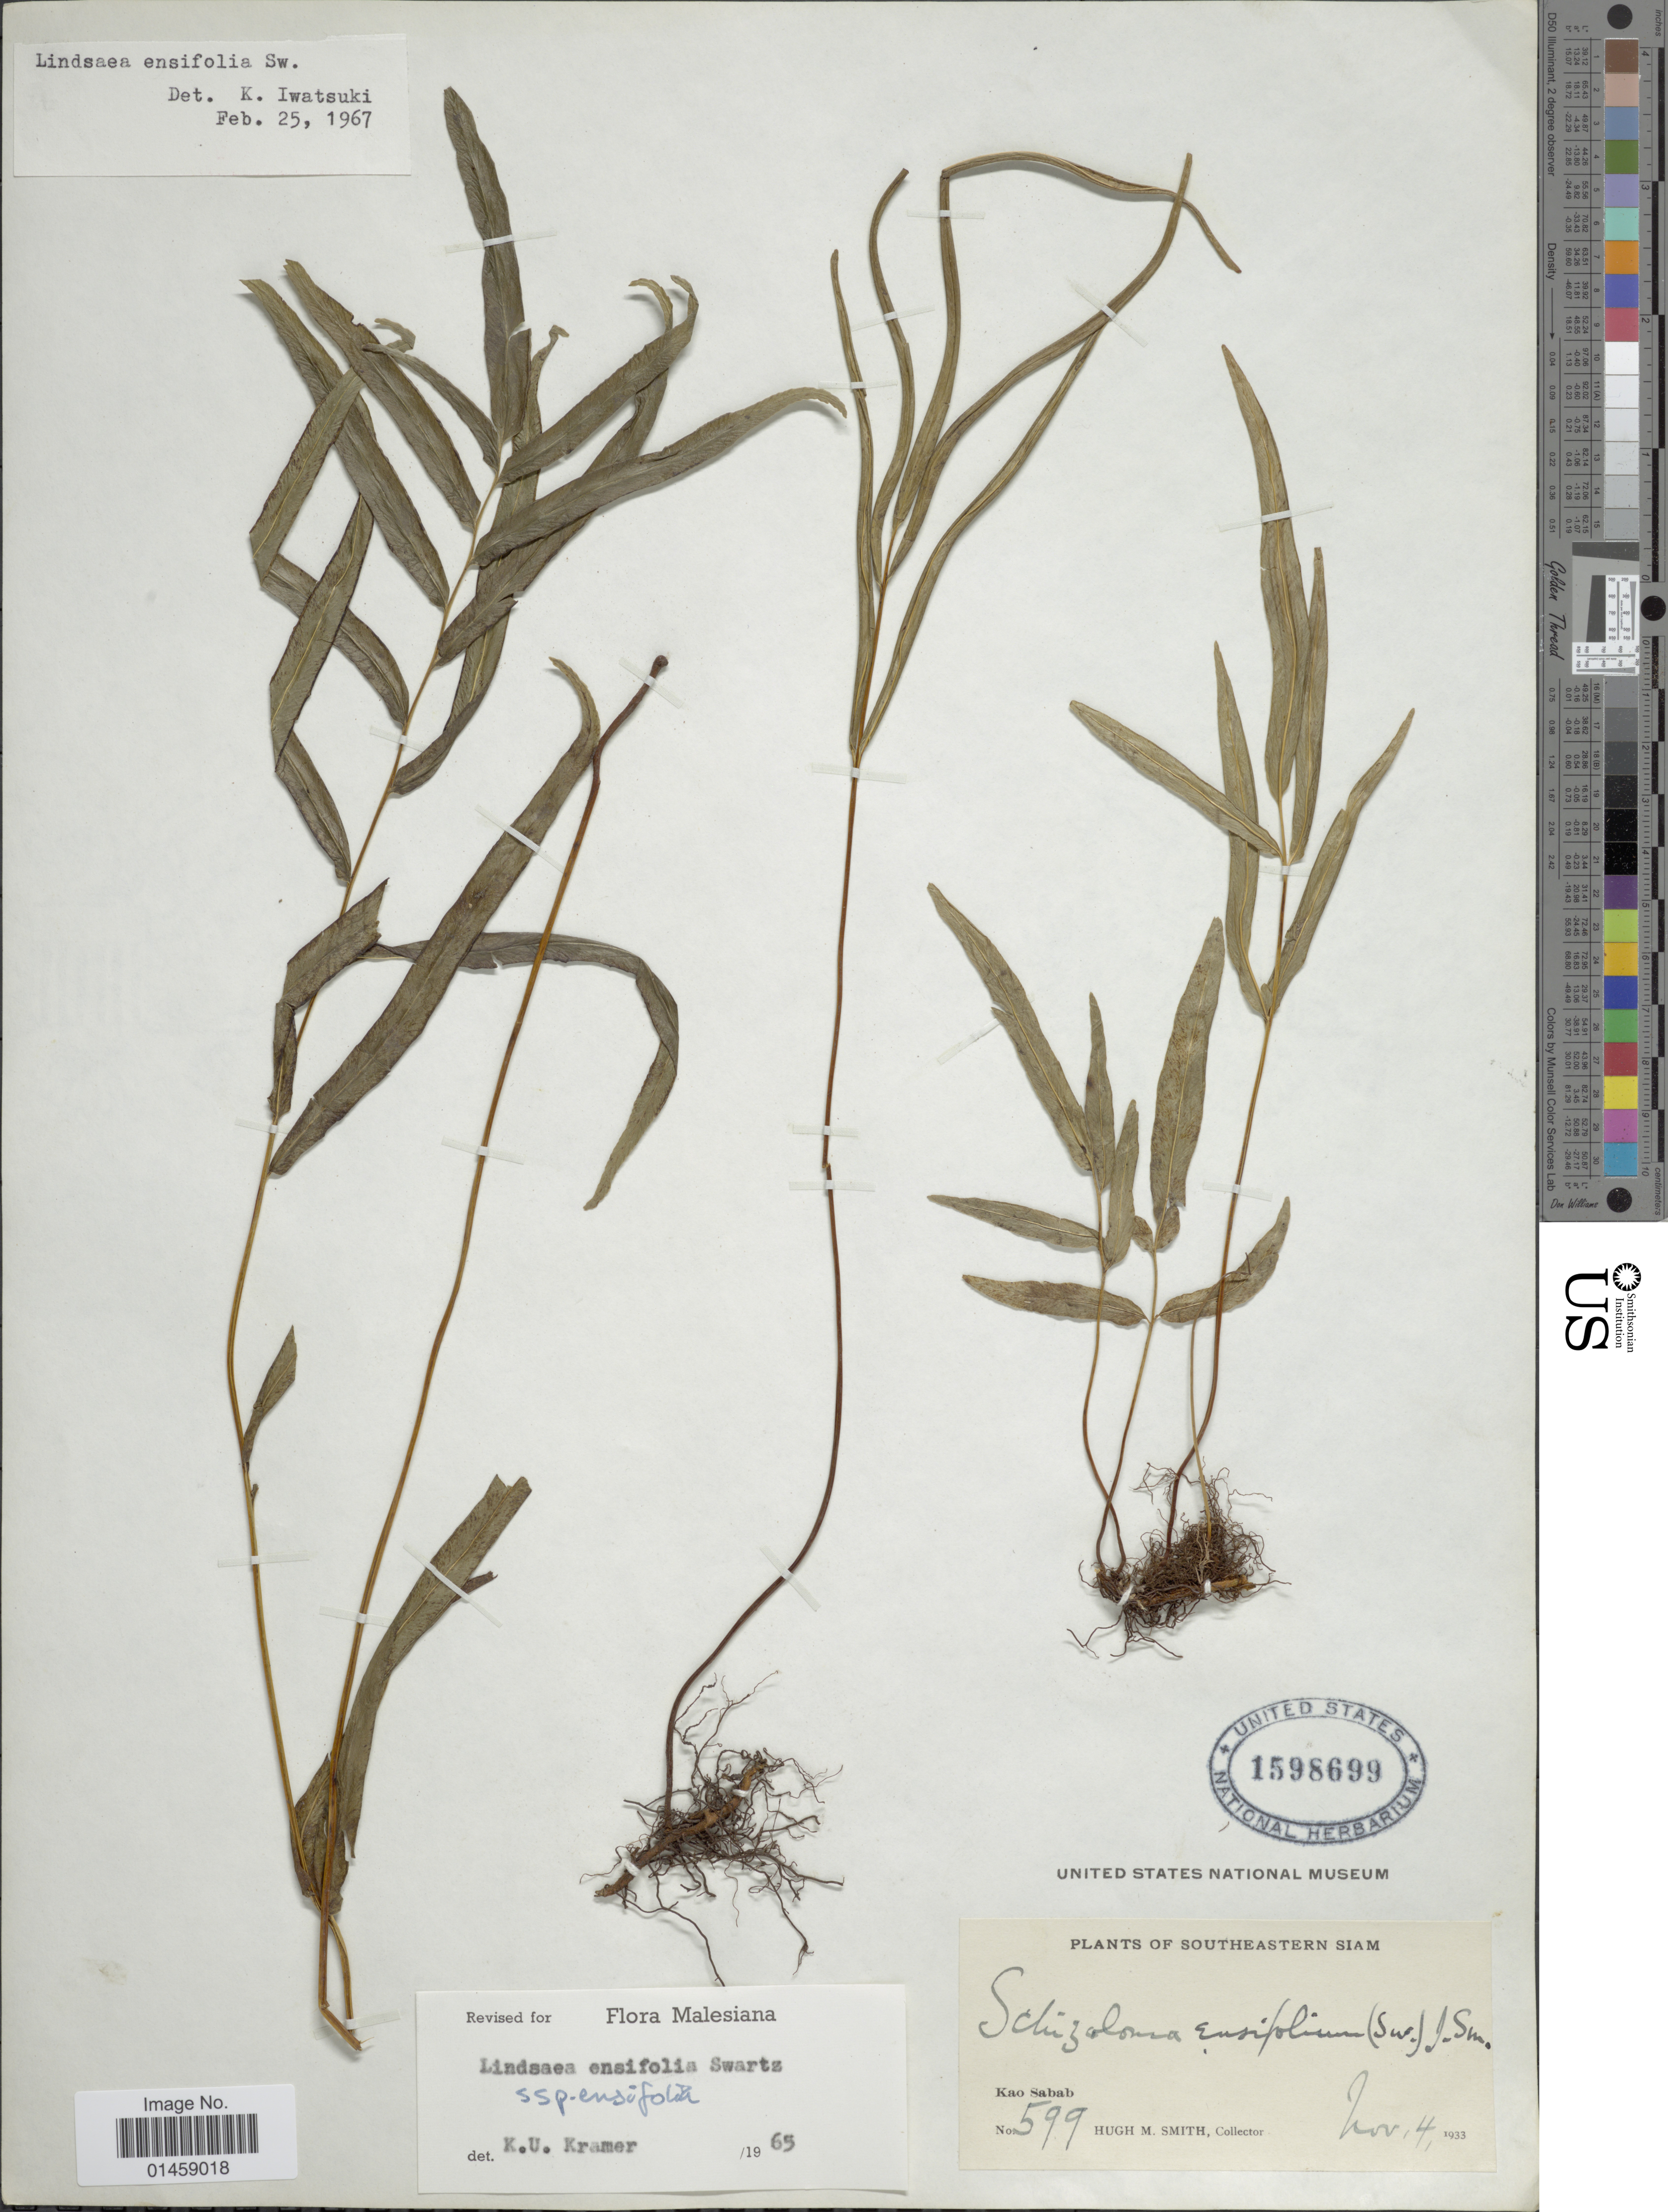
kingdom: Plantae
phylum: Tracheophyta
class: Polypodiopsida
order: Polypodiales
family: Lindsaeaceae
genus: Lindsaea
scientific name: Lindsaea ensifolia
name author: Sw.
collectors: H. M. Smith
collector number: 599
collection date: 1933-11-04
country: Thailand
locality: Southeastern Siam, Kao Sabab.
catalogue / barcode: US 1598699